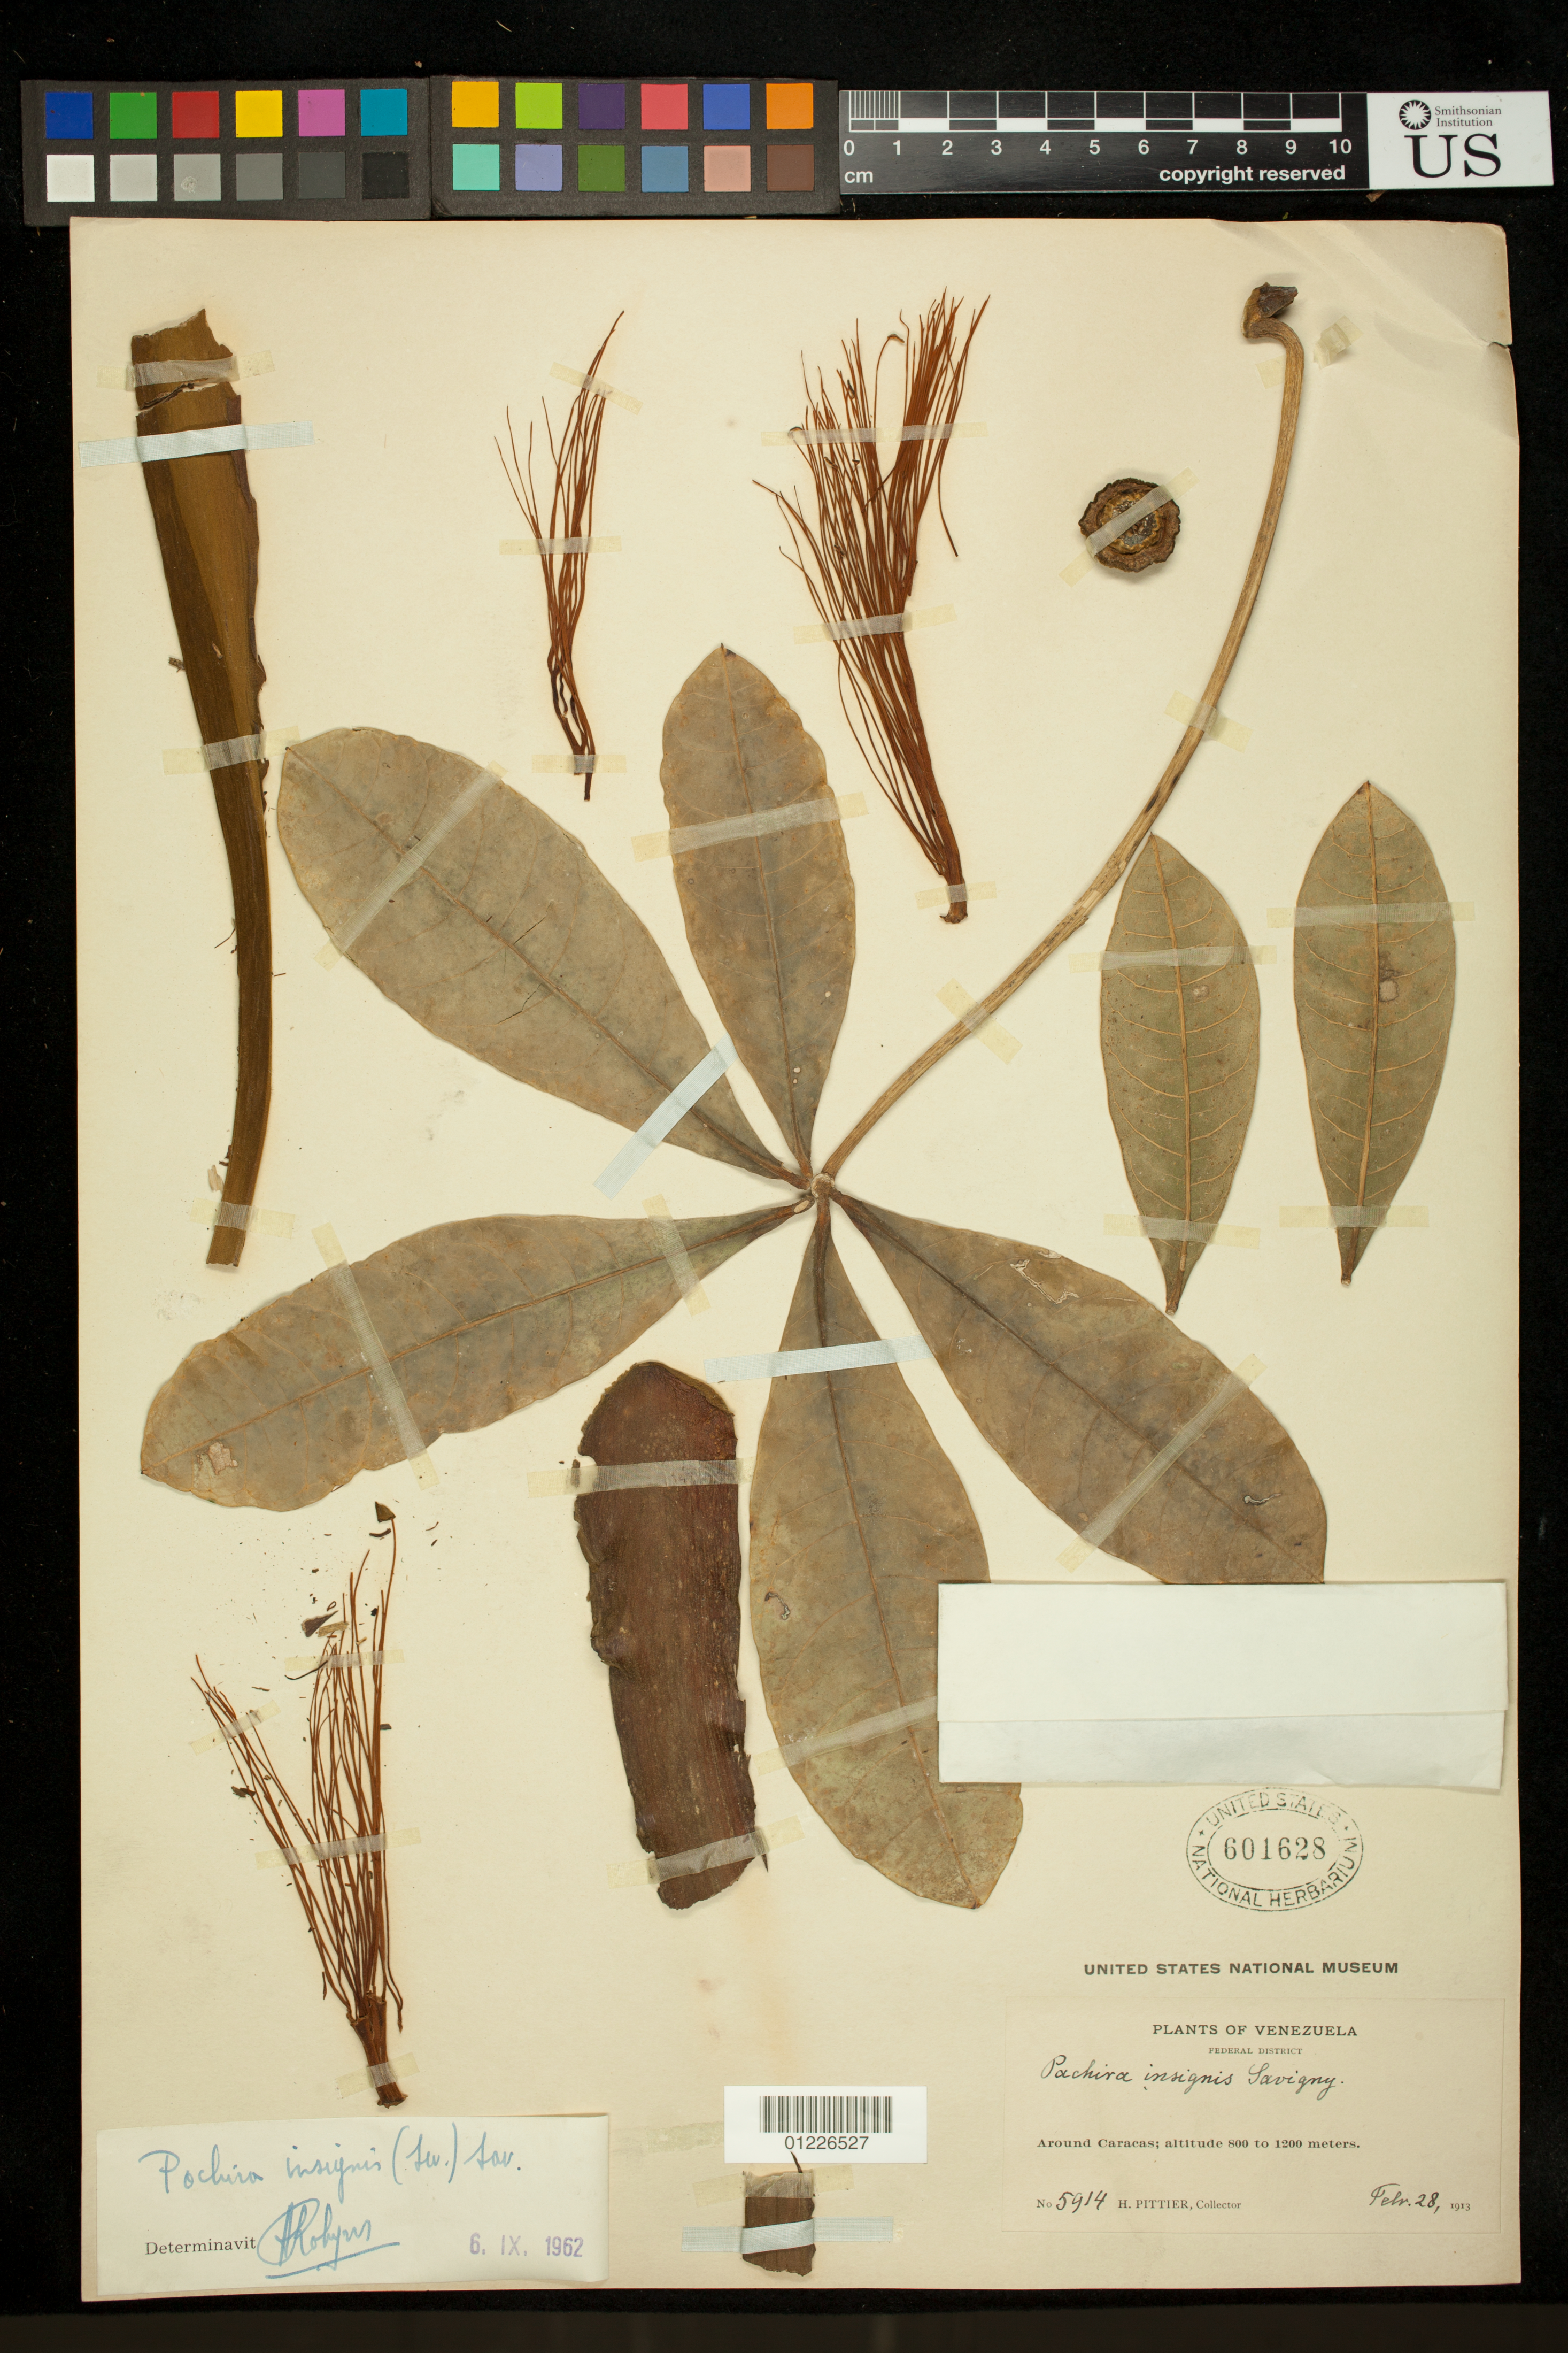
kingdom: Plantae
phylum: Tracheophyta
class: Magnoliopsida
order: Malvales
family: Malvaceae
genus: Pachira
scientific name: Pachira insignis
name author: (Sw.) Sw. ex Savigny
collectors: H. F. Pittier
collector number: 5914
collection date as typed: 2/28/1913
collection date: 1913-02-28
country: Venezuela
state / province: Distrito Federal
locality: Around Caracas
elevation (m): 800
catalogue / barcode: US 601628